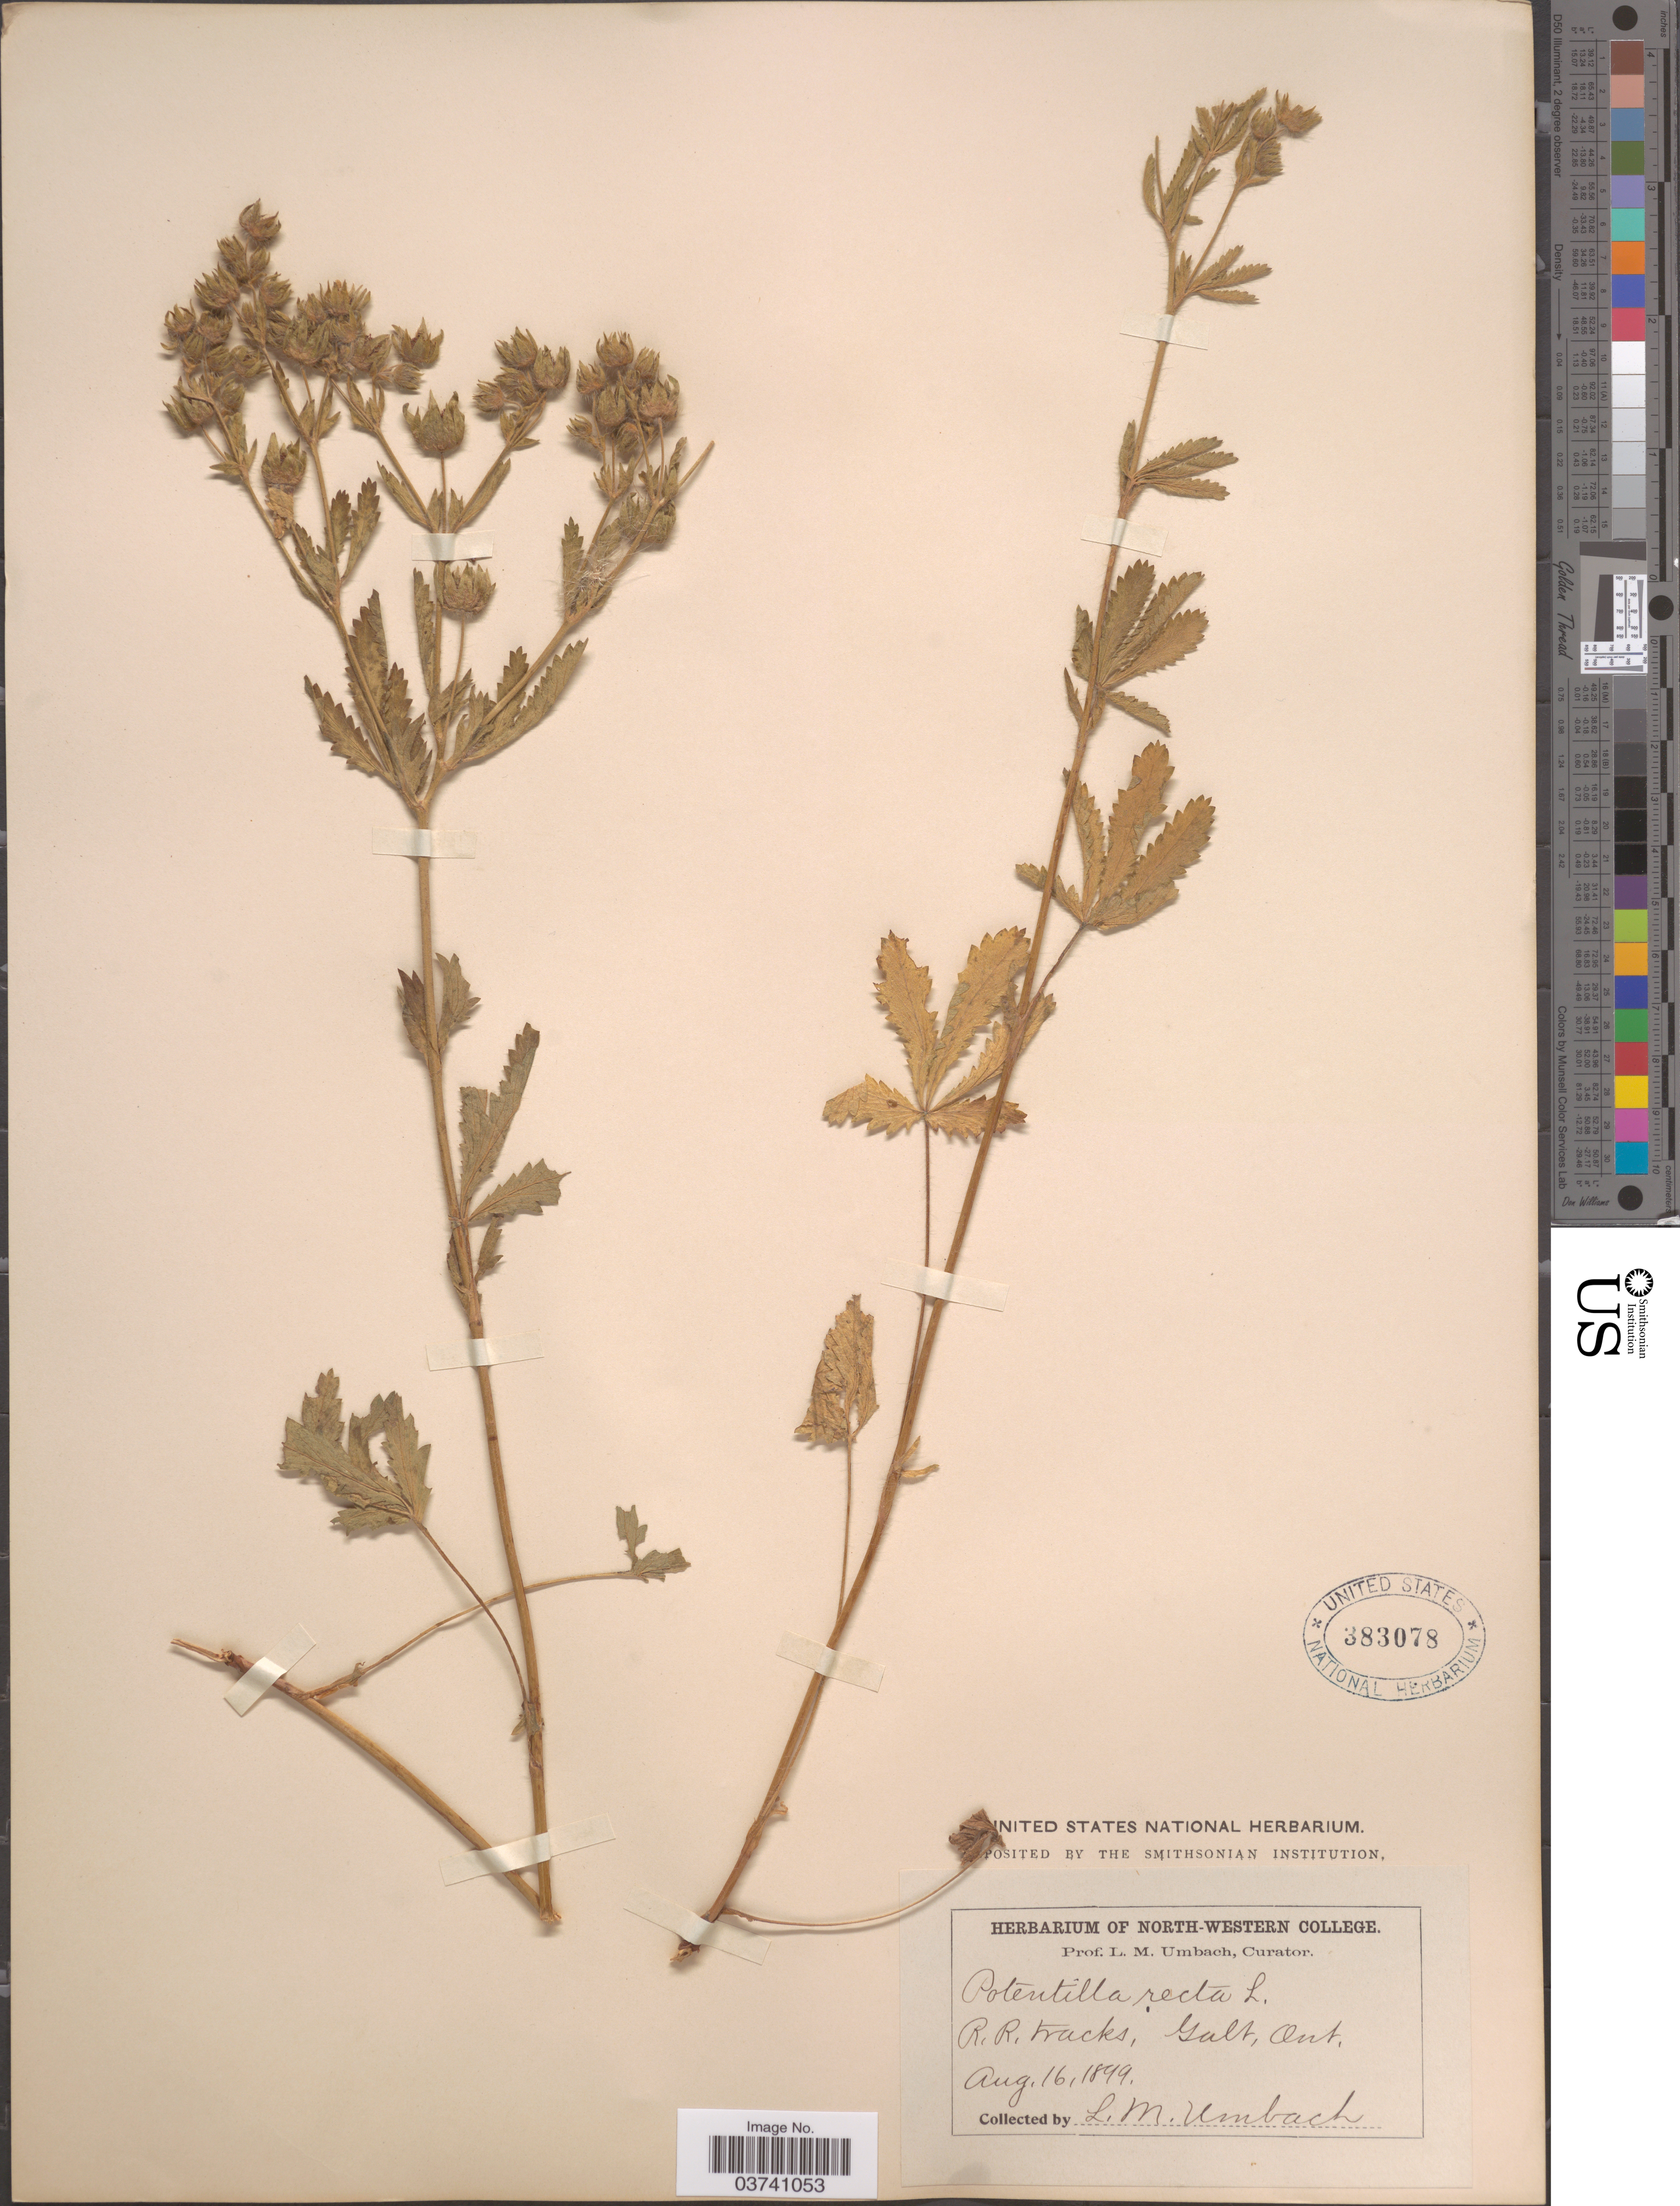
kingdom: Plantae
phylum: Tracheophyta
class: Magnoliopsida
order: Rosales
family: Rosaceae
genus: Potentilla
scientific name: Potentilla recta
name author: L.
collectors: L. M. Umbach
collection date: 1899-08-16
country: Canada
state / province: Ontario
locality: R. R. tracks, Galt.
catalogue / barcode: US 383078